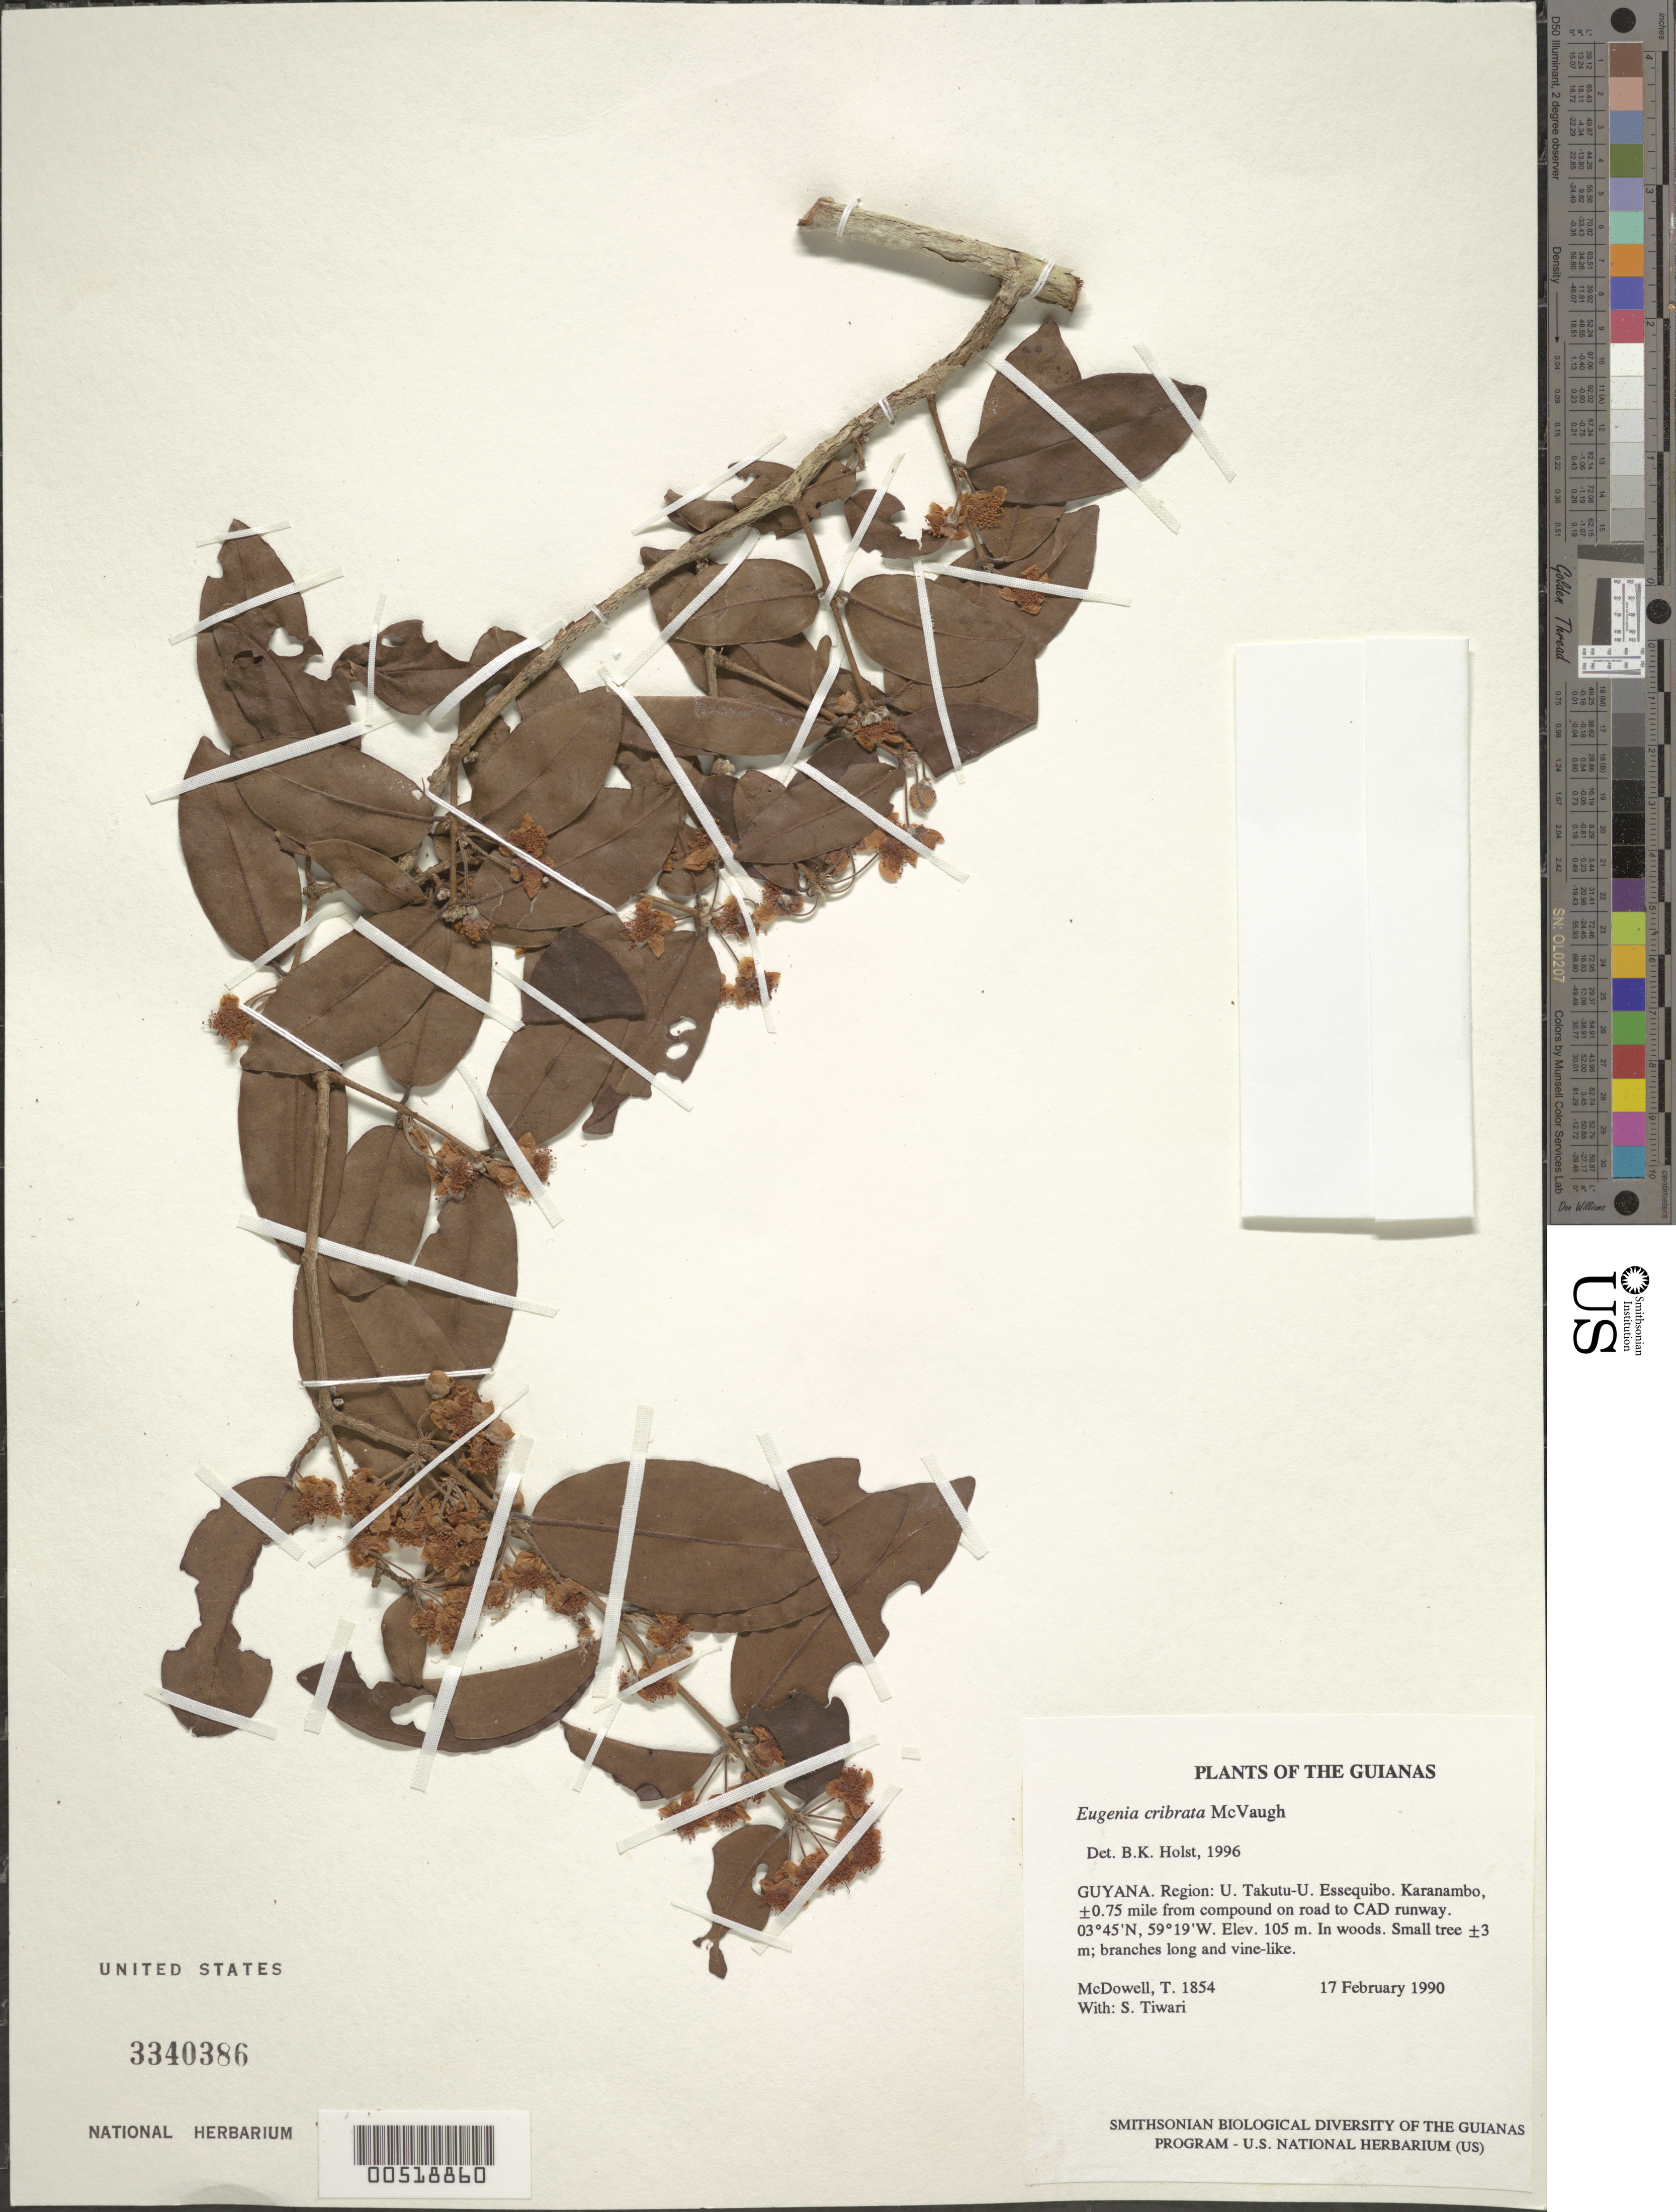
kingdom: Plantae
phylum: Tracheophyta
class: Magnoliopsida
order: Myrtales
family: Myrtaceae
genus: Eugenia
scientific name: Eugenia cribrata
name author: McVaugh in Maguire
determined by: Holst, Bruce K.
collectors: T. McDowell & S. Tiwari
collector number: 1854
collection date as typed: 17 February 1990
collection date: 1990-02-17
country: Guyana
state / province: U. Takutu-U. Essequibo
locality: Karanambo, ±0.75 mile from McTurks compound to runway (CAD strip)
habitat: In woods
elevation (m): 105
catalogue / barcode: US 3340386